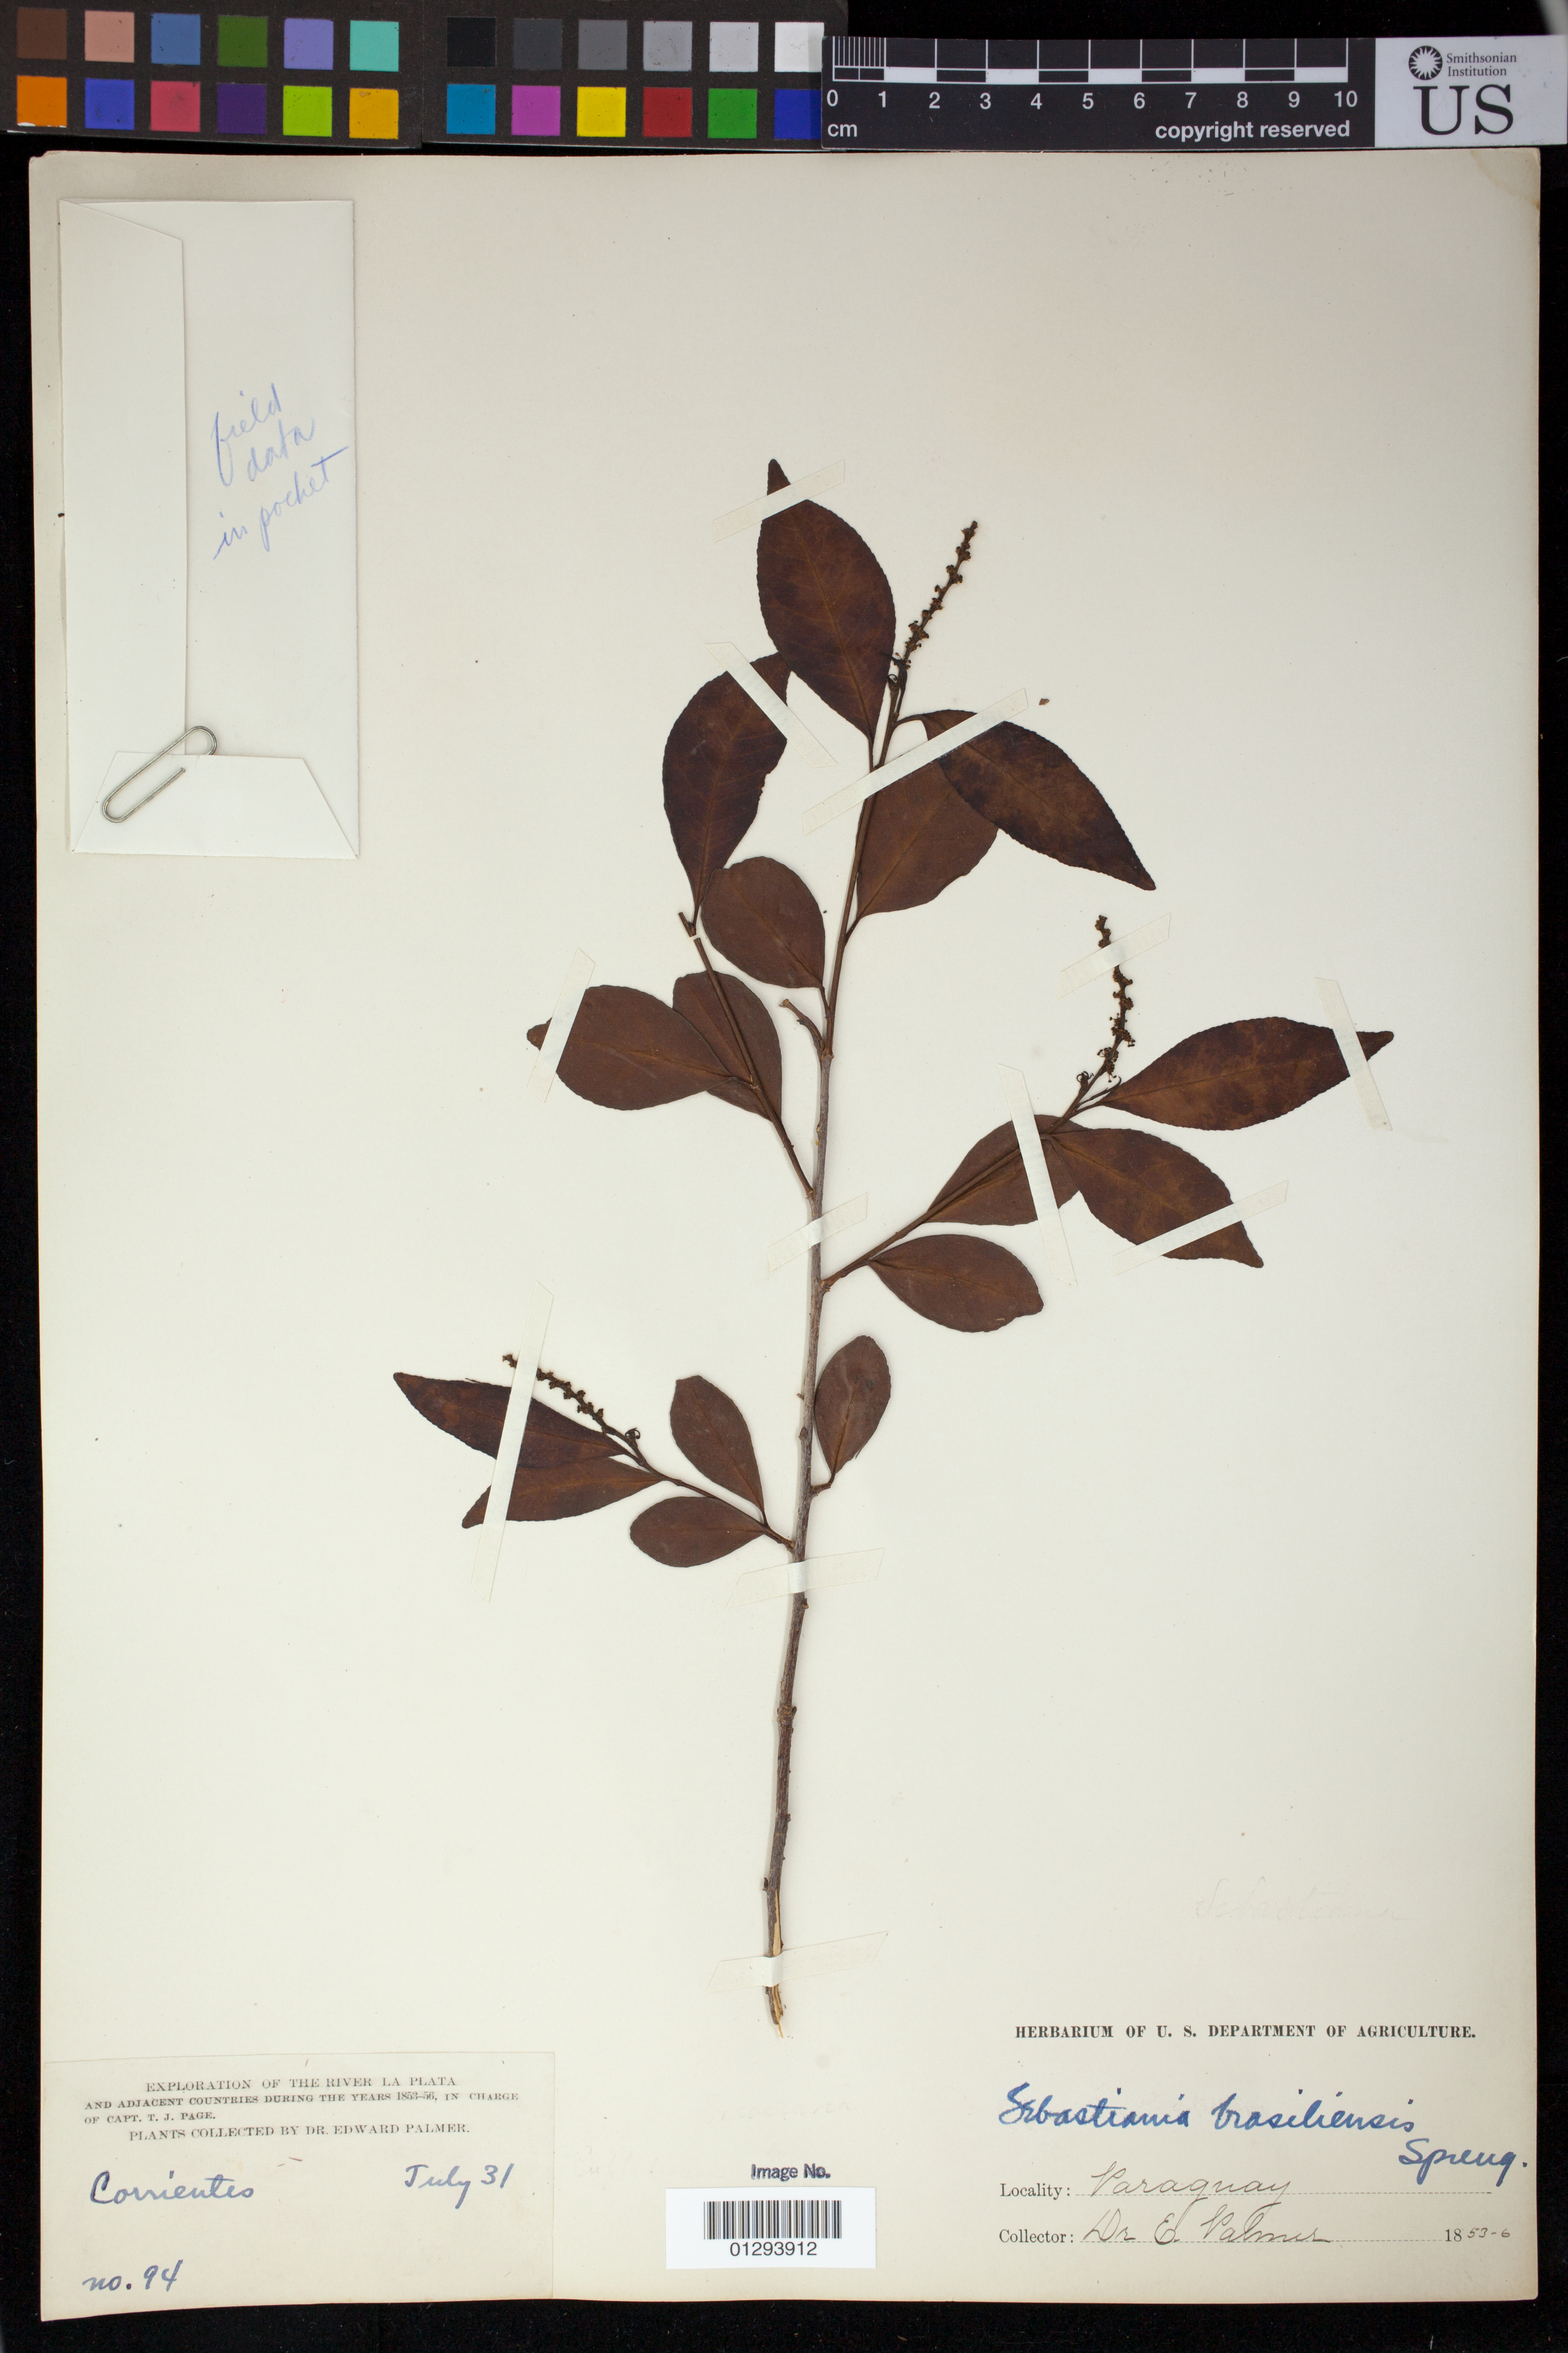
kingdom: Plantae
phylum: Tracheophyta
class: Magnoliopsida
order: Malpighiales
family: Euphorbiaceae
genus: Sebastiania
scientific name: Sebastiania brasiliensis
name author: Spreng.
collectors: E. Palmer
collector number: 94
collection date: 1853-07-31/1856-07-31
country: Paraguay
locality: Corrientes